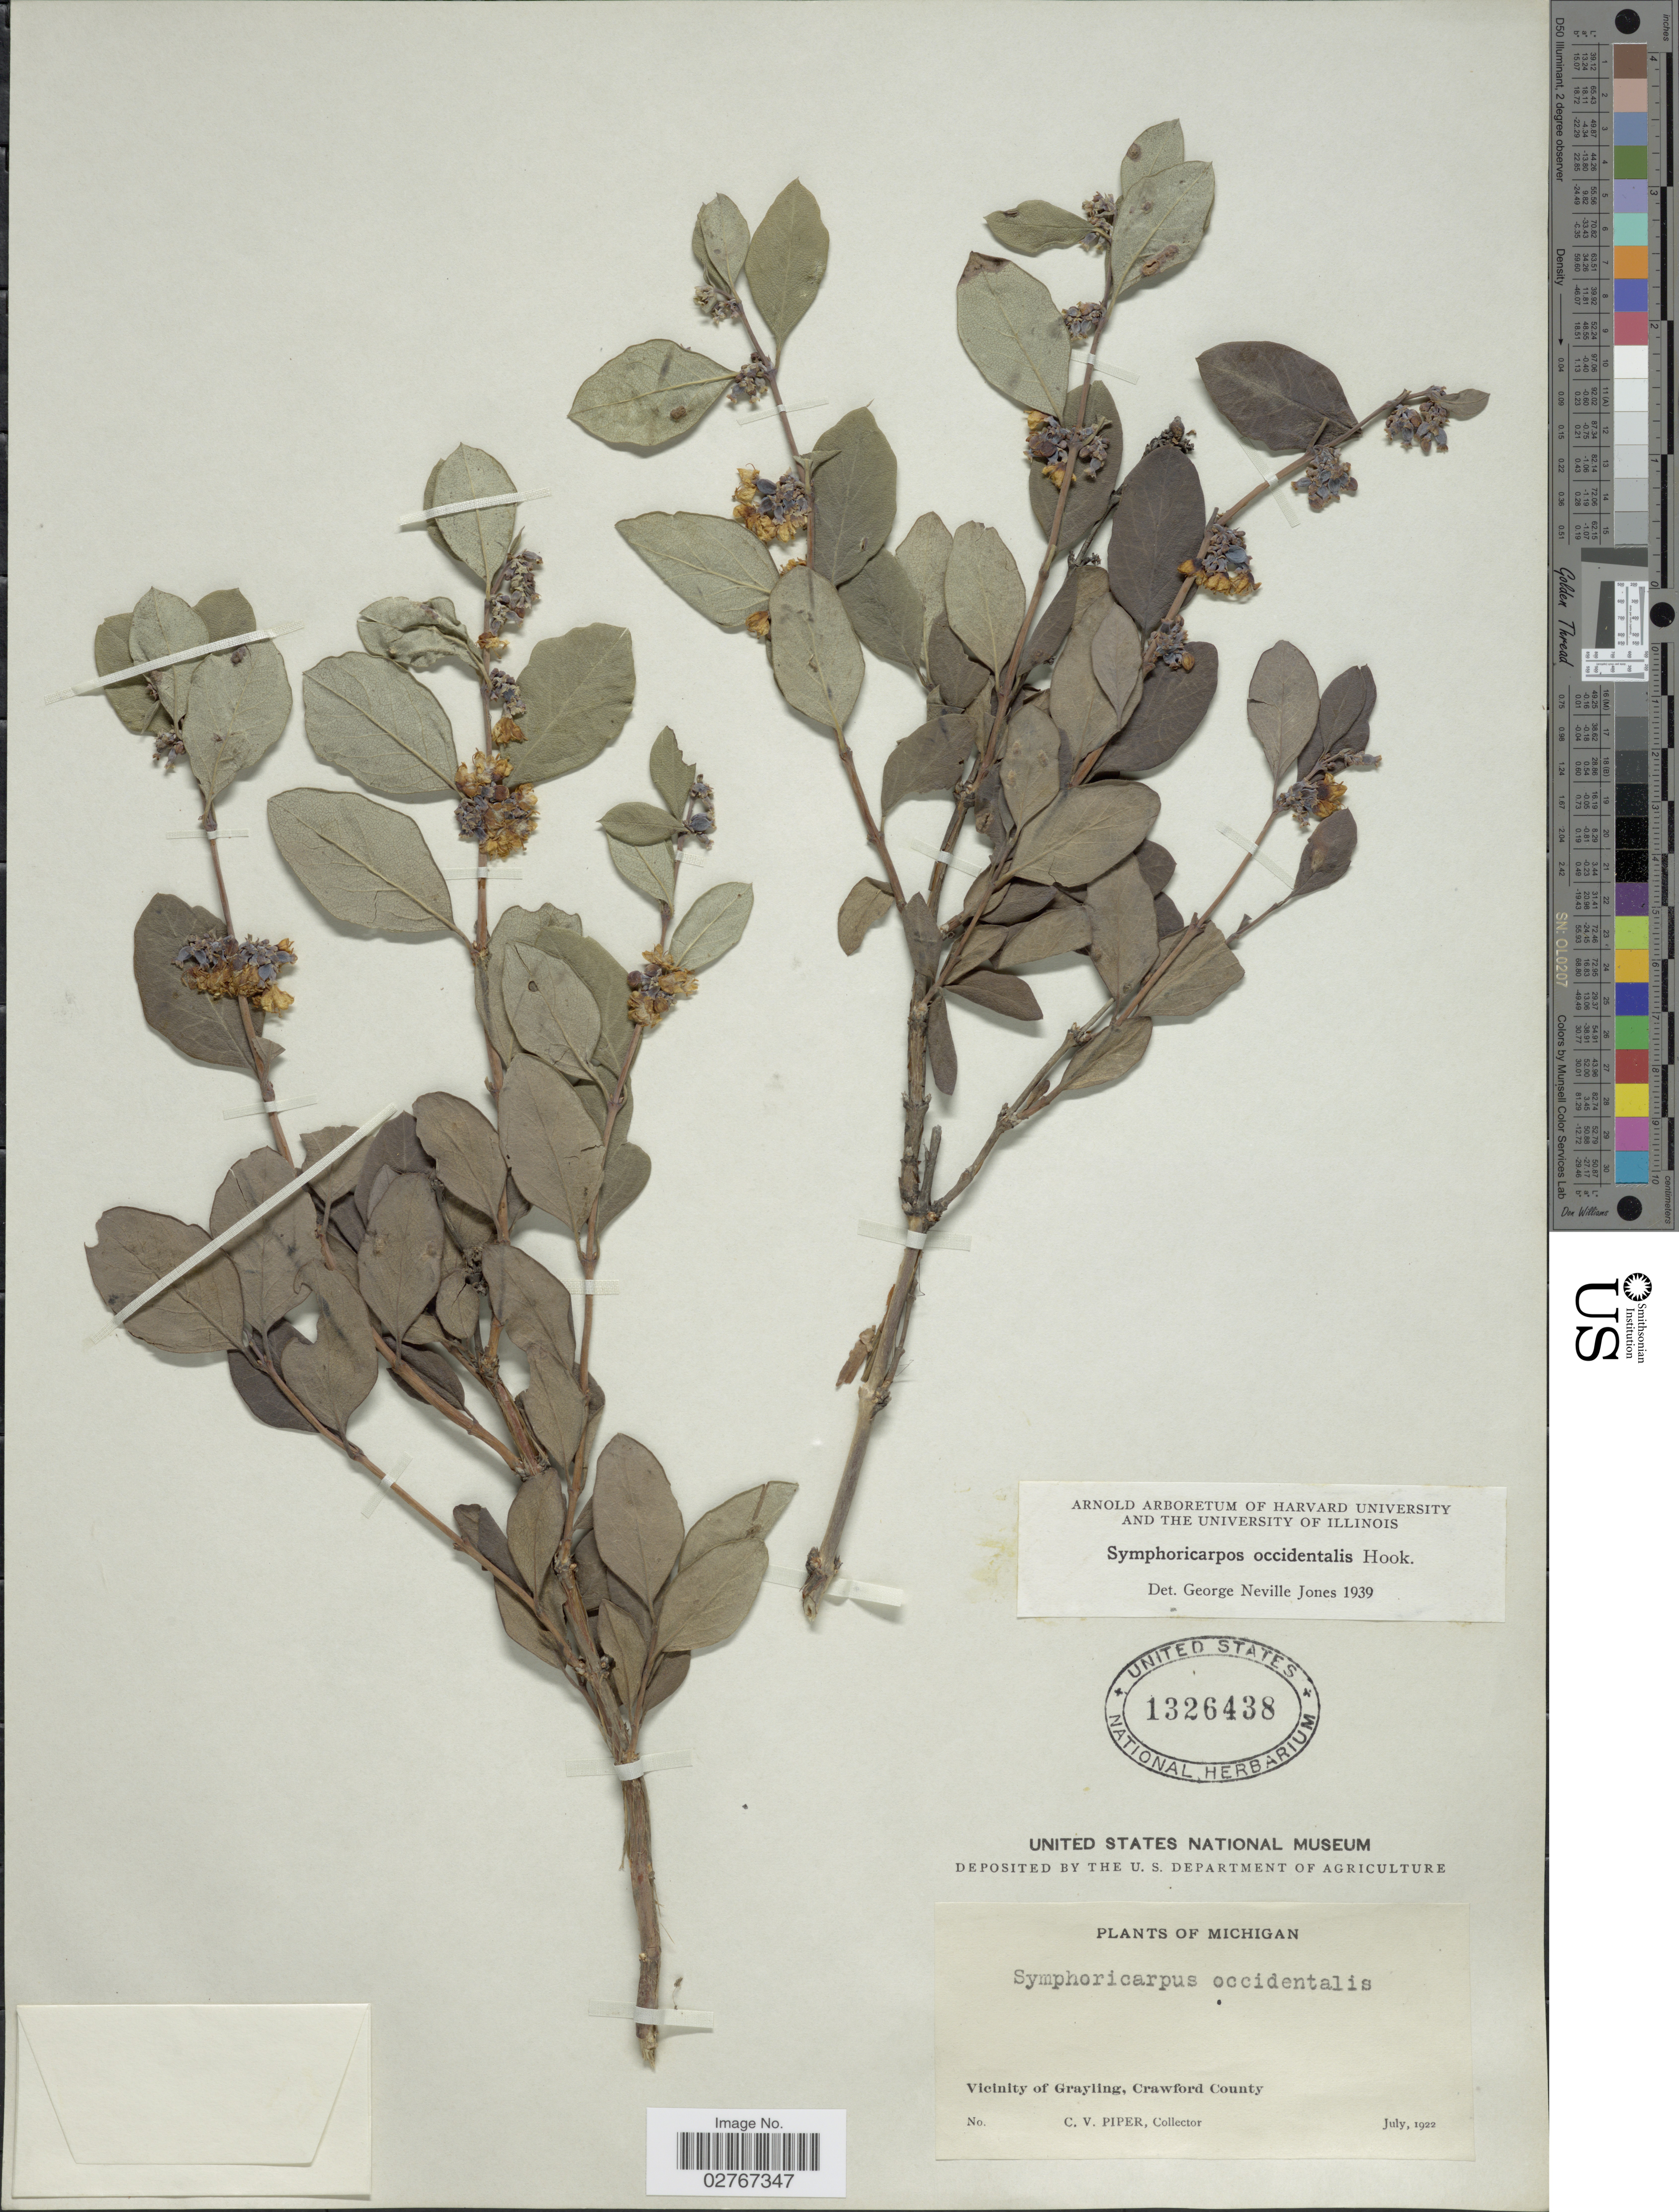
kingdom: Plantae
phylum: Tracheophyta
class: Magnoliopsida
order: Dipsacales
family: Caprifoliaceae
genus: Symphoricarpos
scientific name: Symphoricarpos occidentalis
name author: (R. Br.) Hook.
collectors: C. V. Piper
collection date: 1922-07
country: United States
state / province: Michigan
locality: Vicinity of Grayling, Crawford County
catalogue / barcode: US 1326438